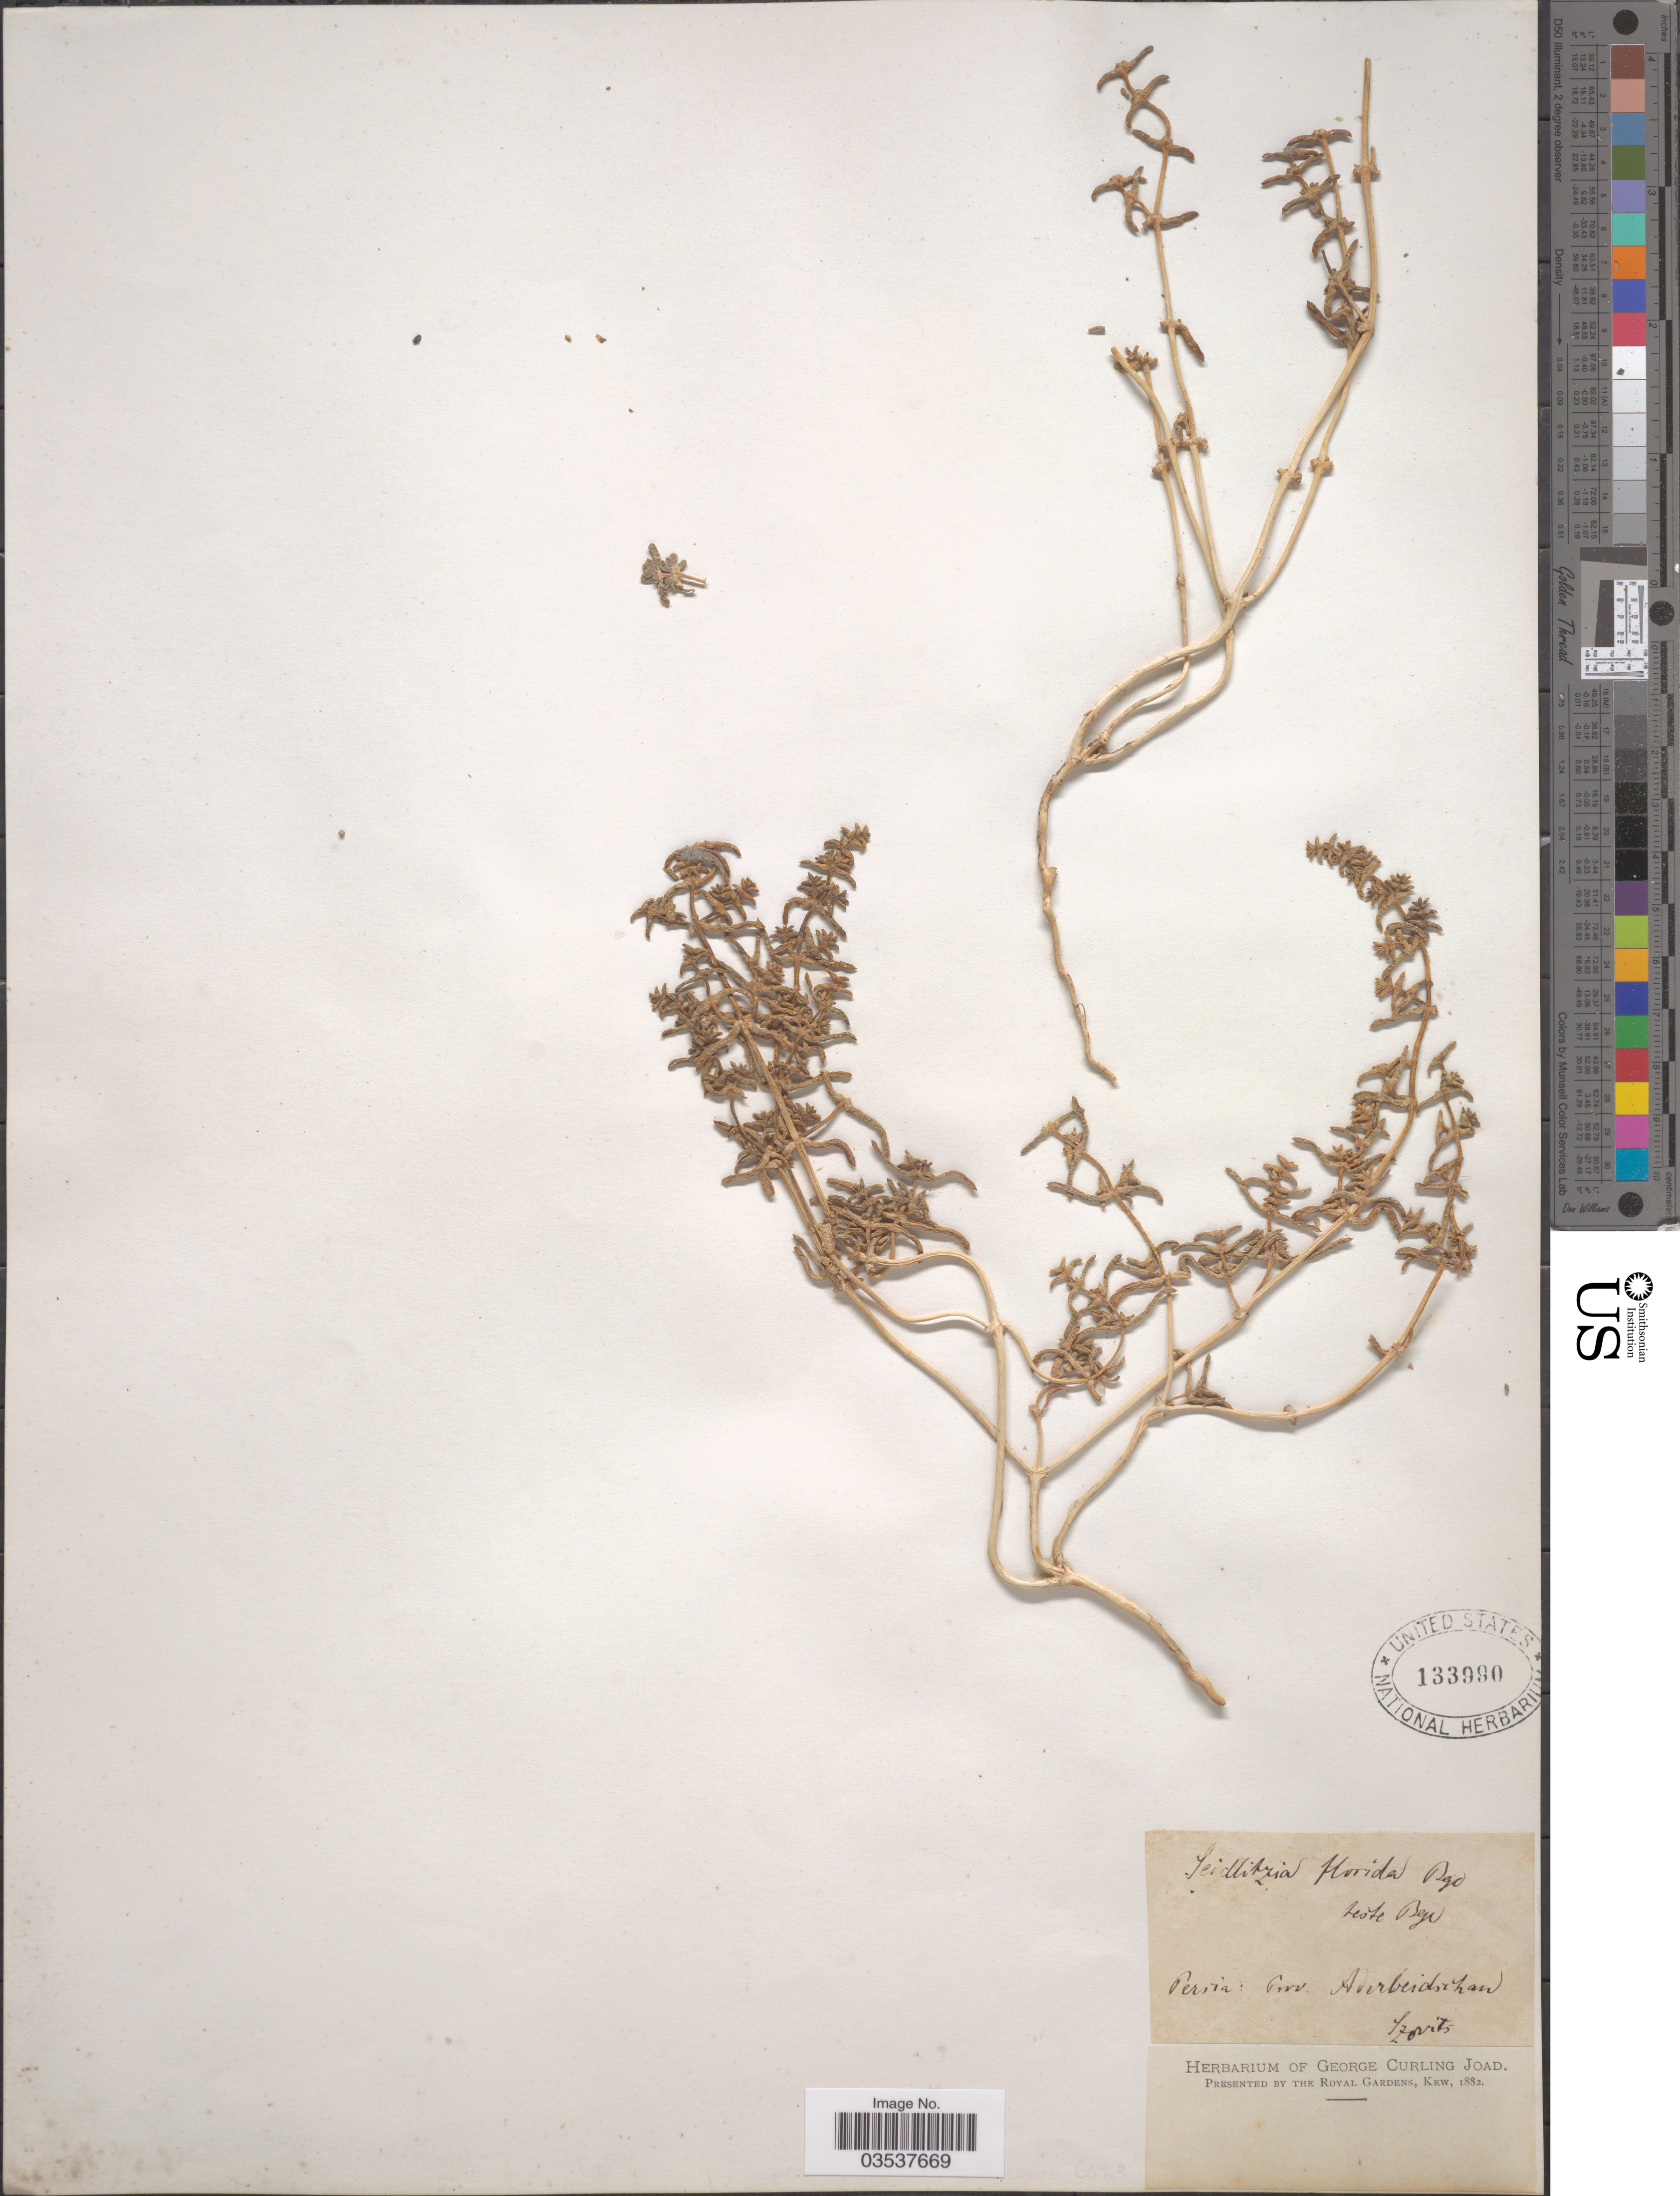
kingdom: Plantae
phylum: Tracheophyta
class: Magnoliopsida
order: Caryophyllales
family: Amaranthaceae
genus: Soda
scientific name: Soda florida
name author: (M. Bieb.) Akhani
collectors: Szovits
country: Iran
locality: Persia: Prov. Aderbeidschan.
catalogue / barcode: US 133990